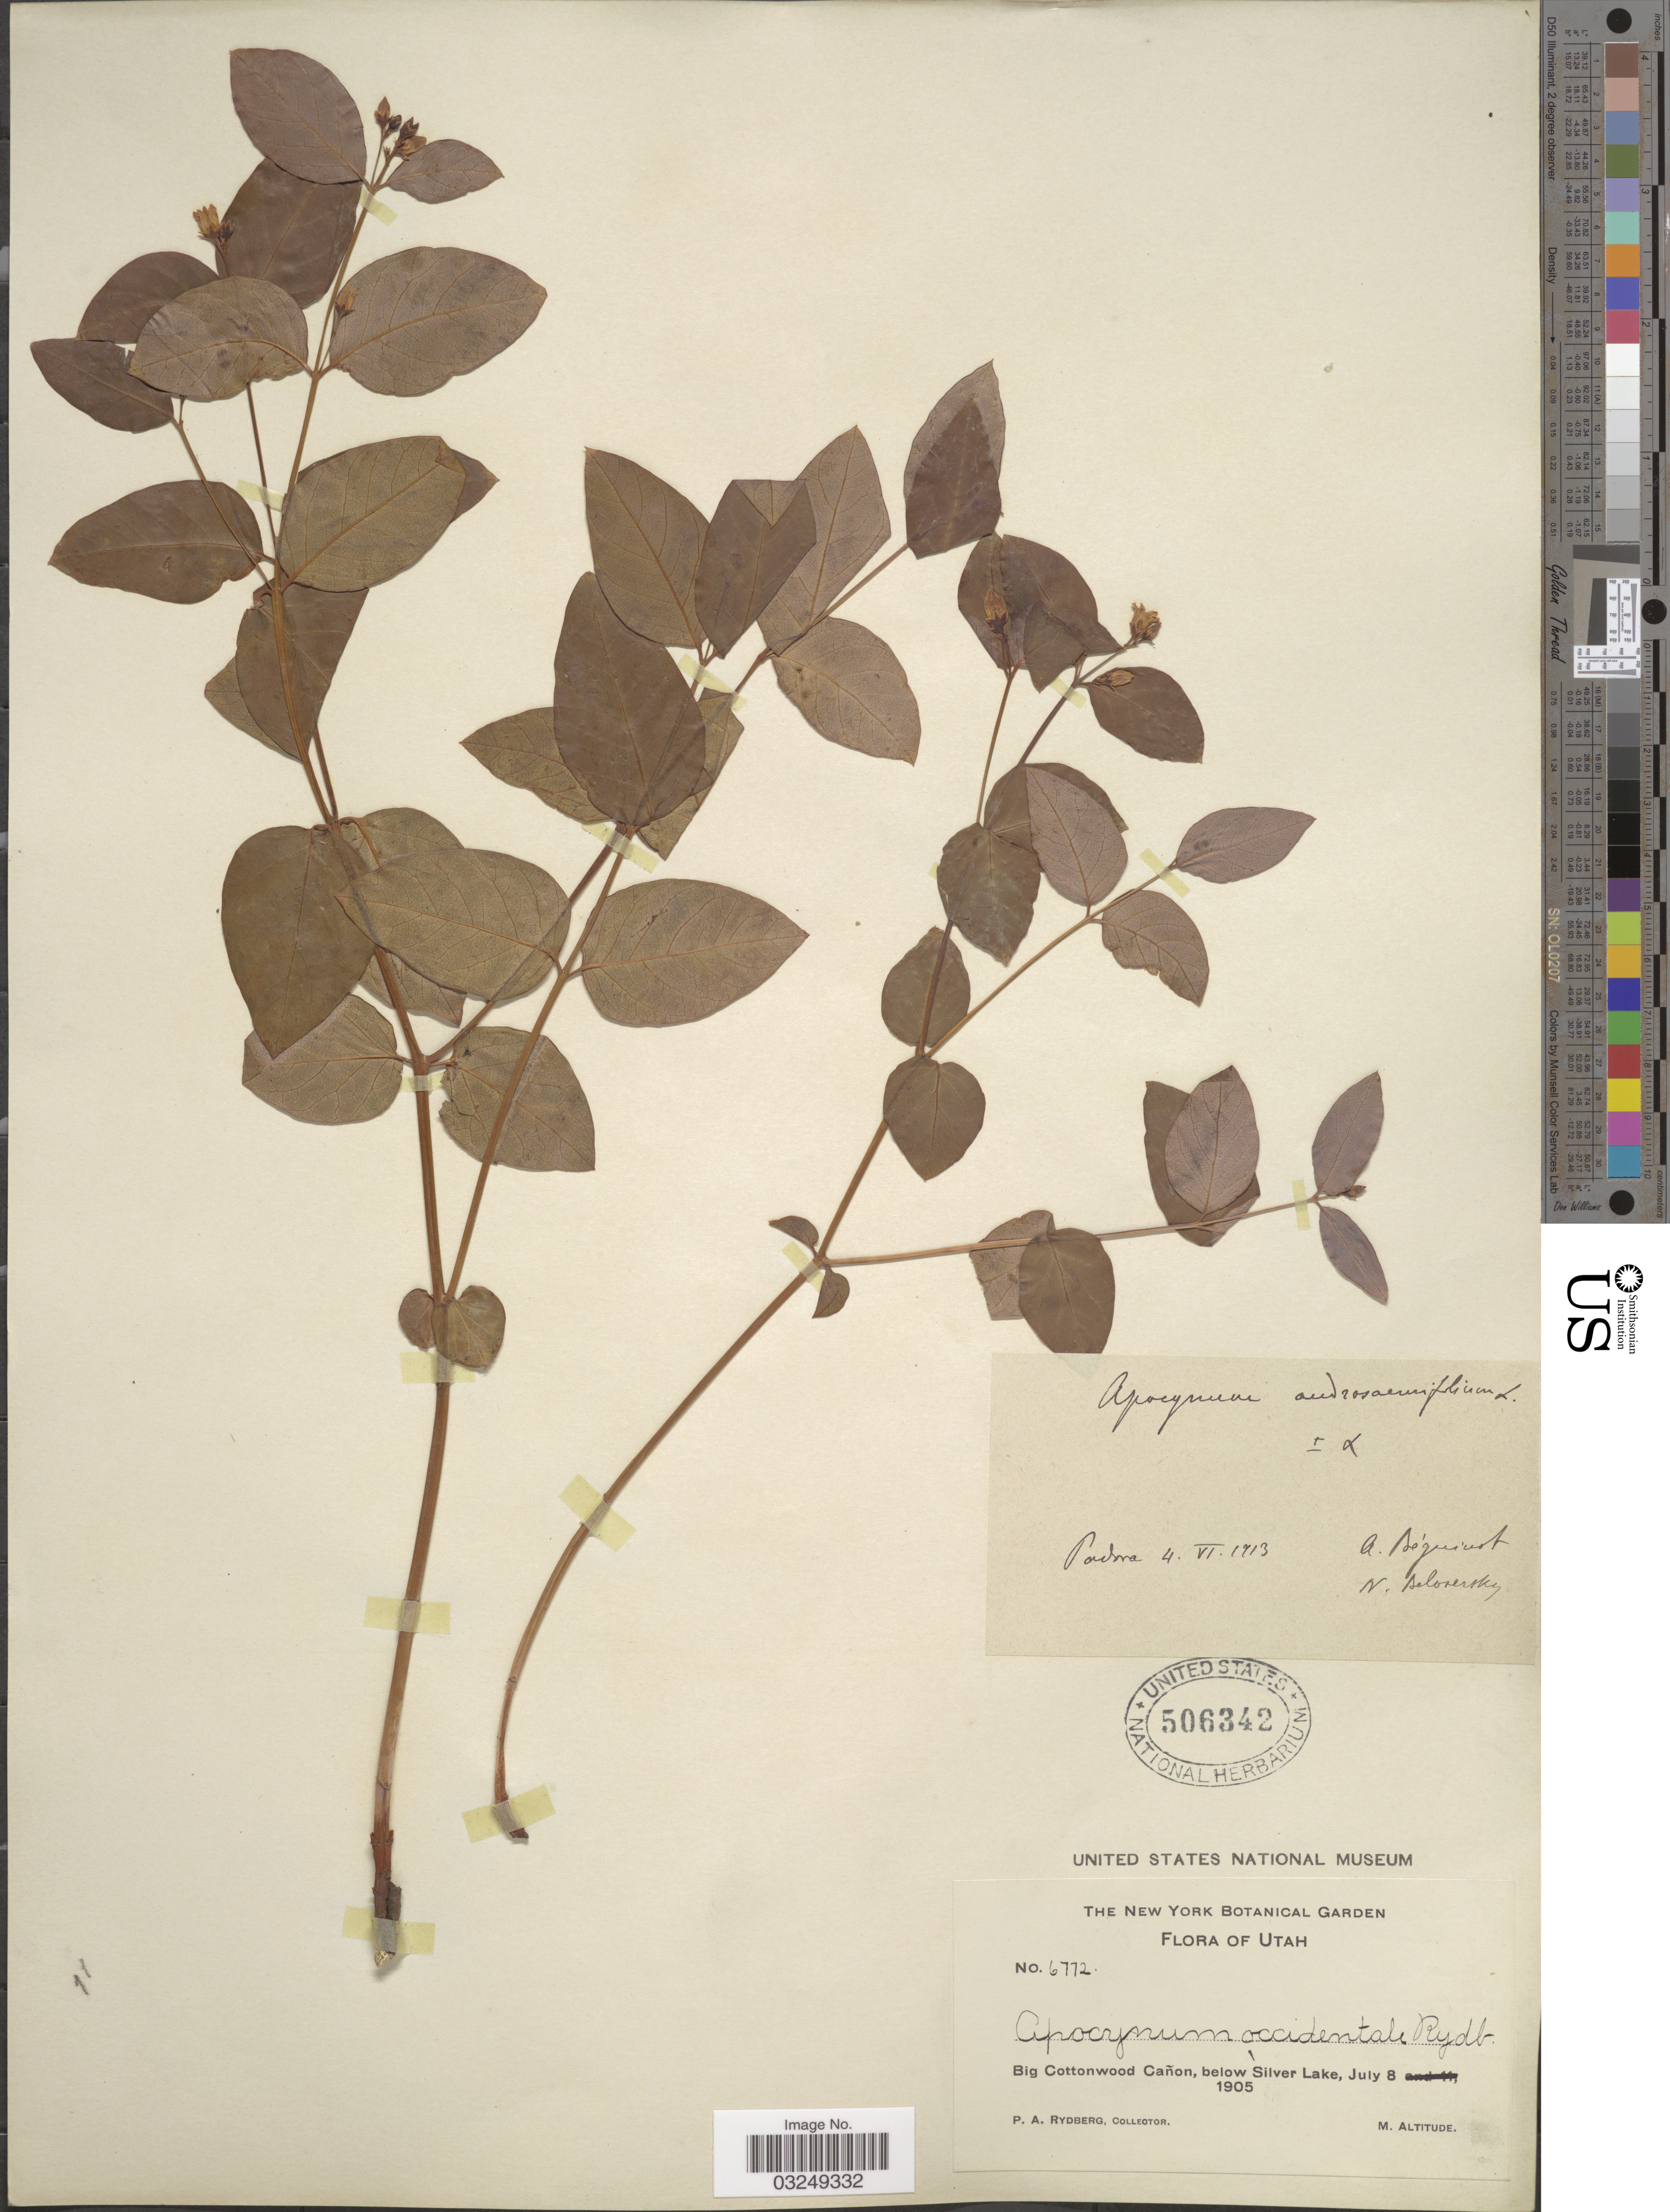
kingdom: Plantae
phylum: Tracheophyta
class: Magnoliopsida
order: Gentianales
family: Apocynaceae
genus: Apocynum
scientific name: Apocynum ambigens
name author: S.W. Greene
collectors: P. A. Rydberg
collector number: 6772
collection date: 1905-07-08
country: United States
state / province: Utah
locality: Big Cottonwood Cañon, below Silver Lake.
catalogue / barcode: US 506342